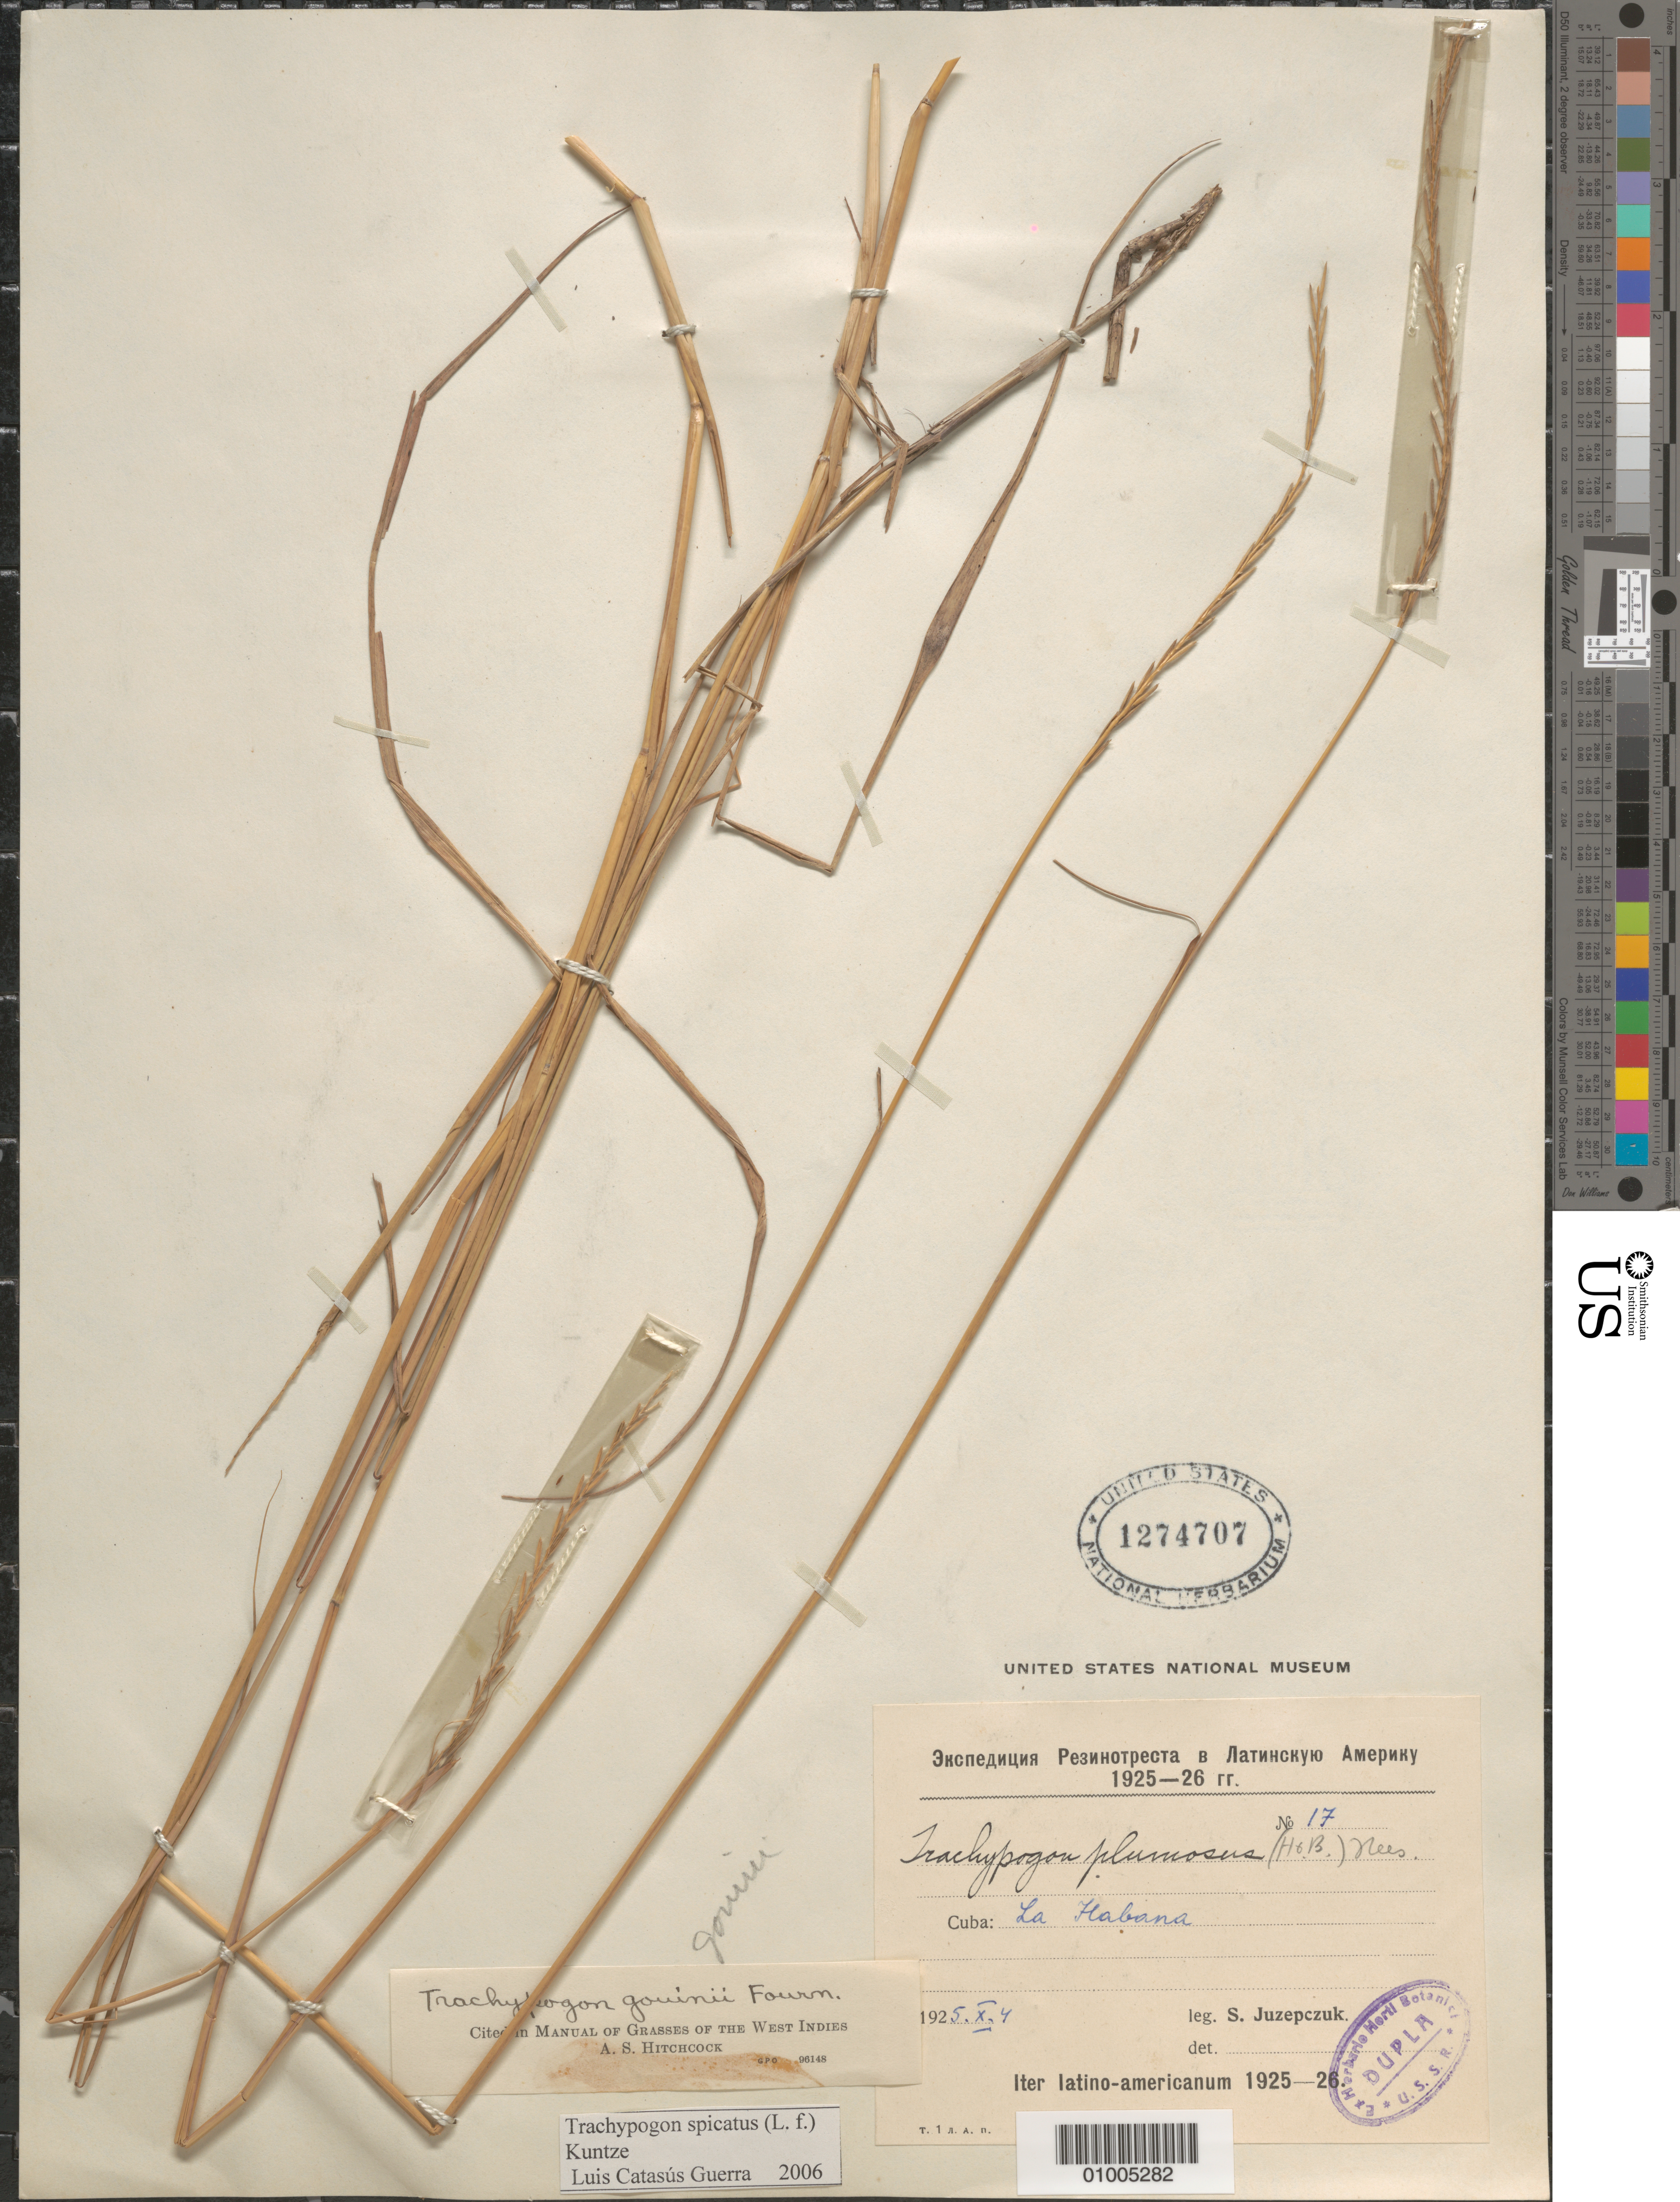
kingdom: Plantae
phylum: Tracheophyta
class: Liliopsida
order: Poales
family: Poaceae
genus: Trachypogon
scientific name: Trachypogon spicatus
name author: (L. f.) Kuntze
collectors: S. V. Juzepczuk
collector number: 17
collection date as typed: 04 Oct 1925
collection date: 1925-10-04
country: Cuba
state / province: La Habana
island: Cuba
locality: La Habana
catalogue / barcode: US 1274707